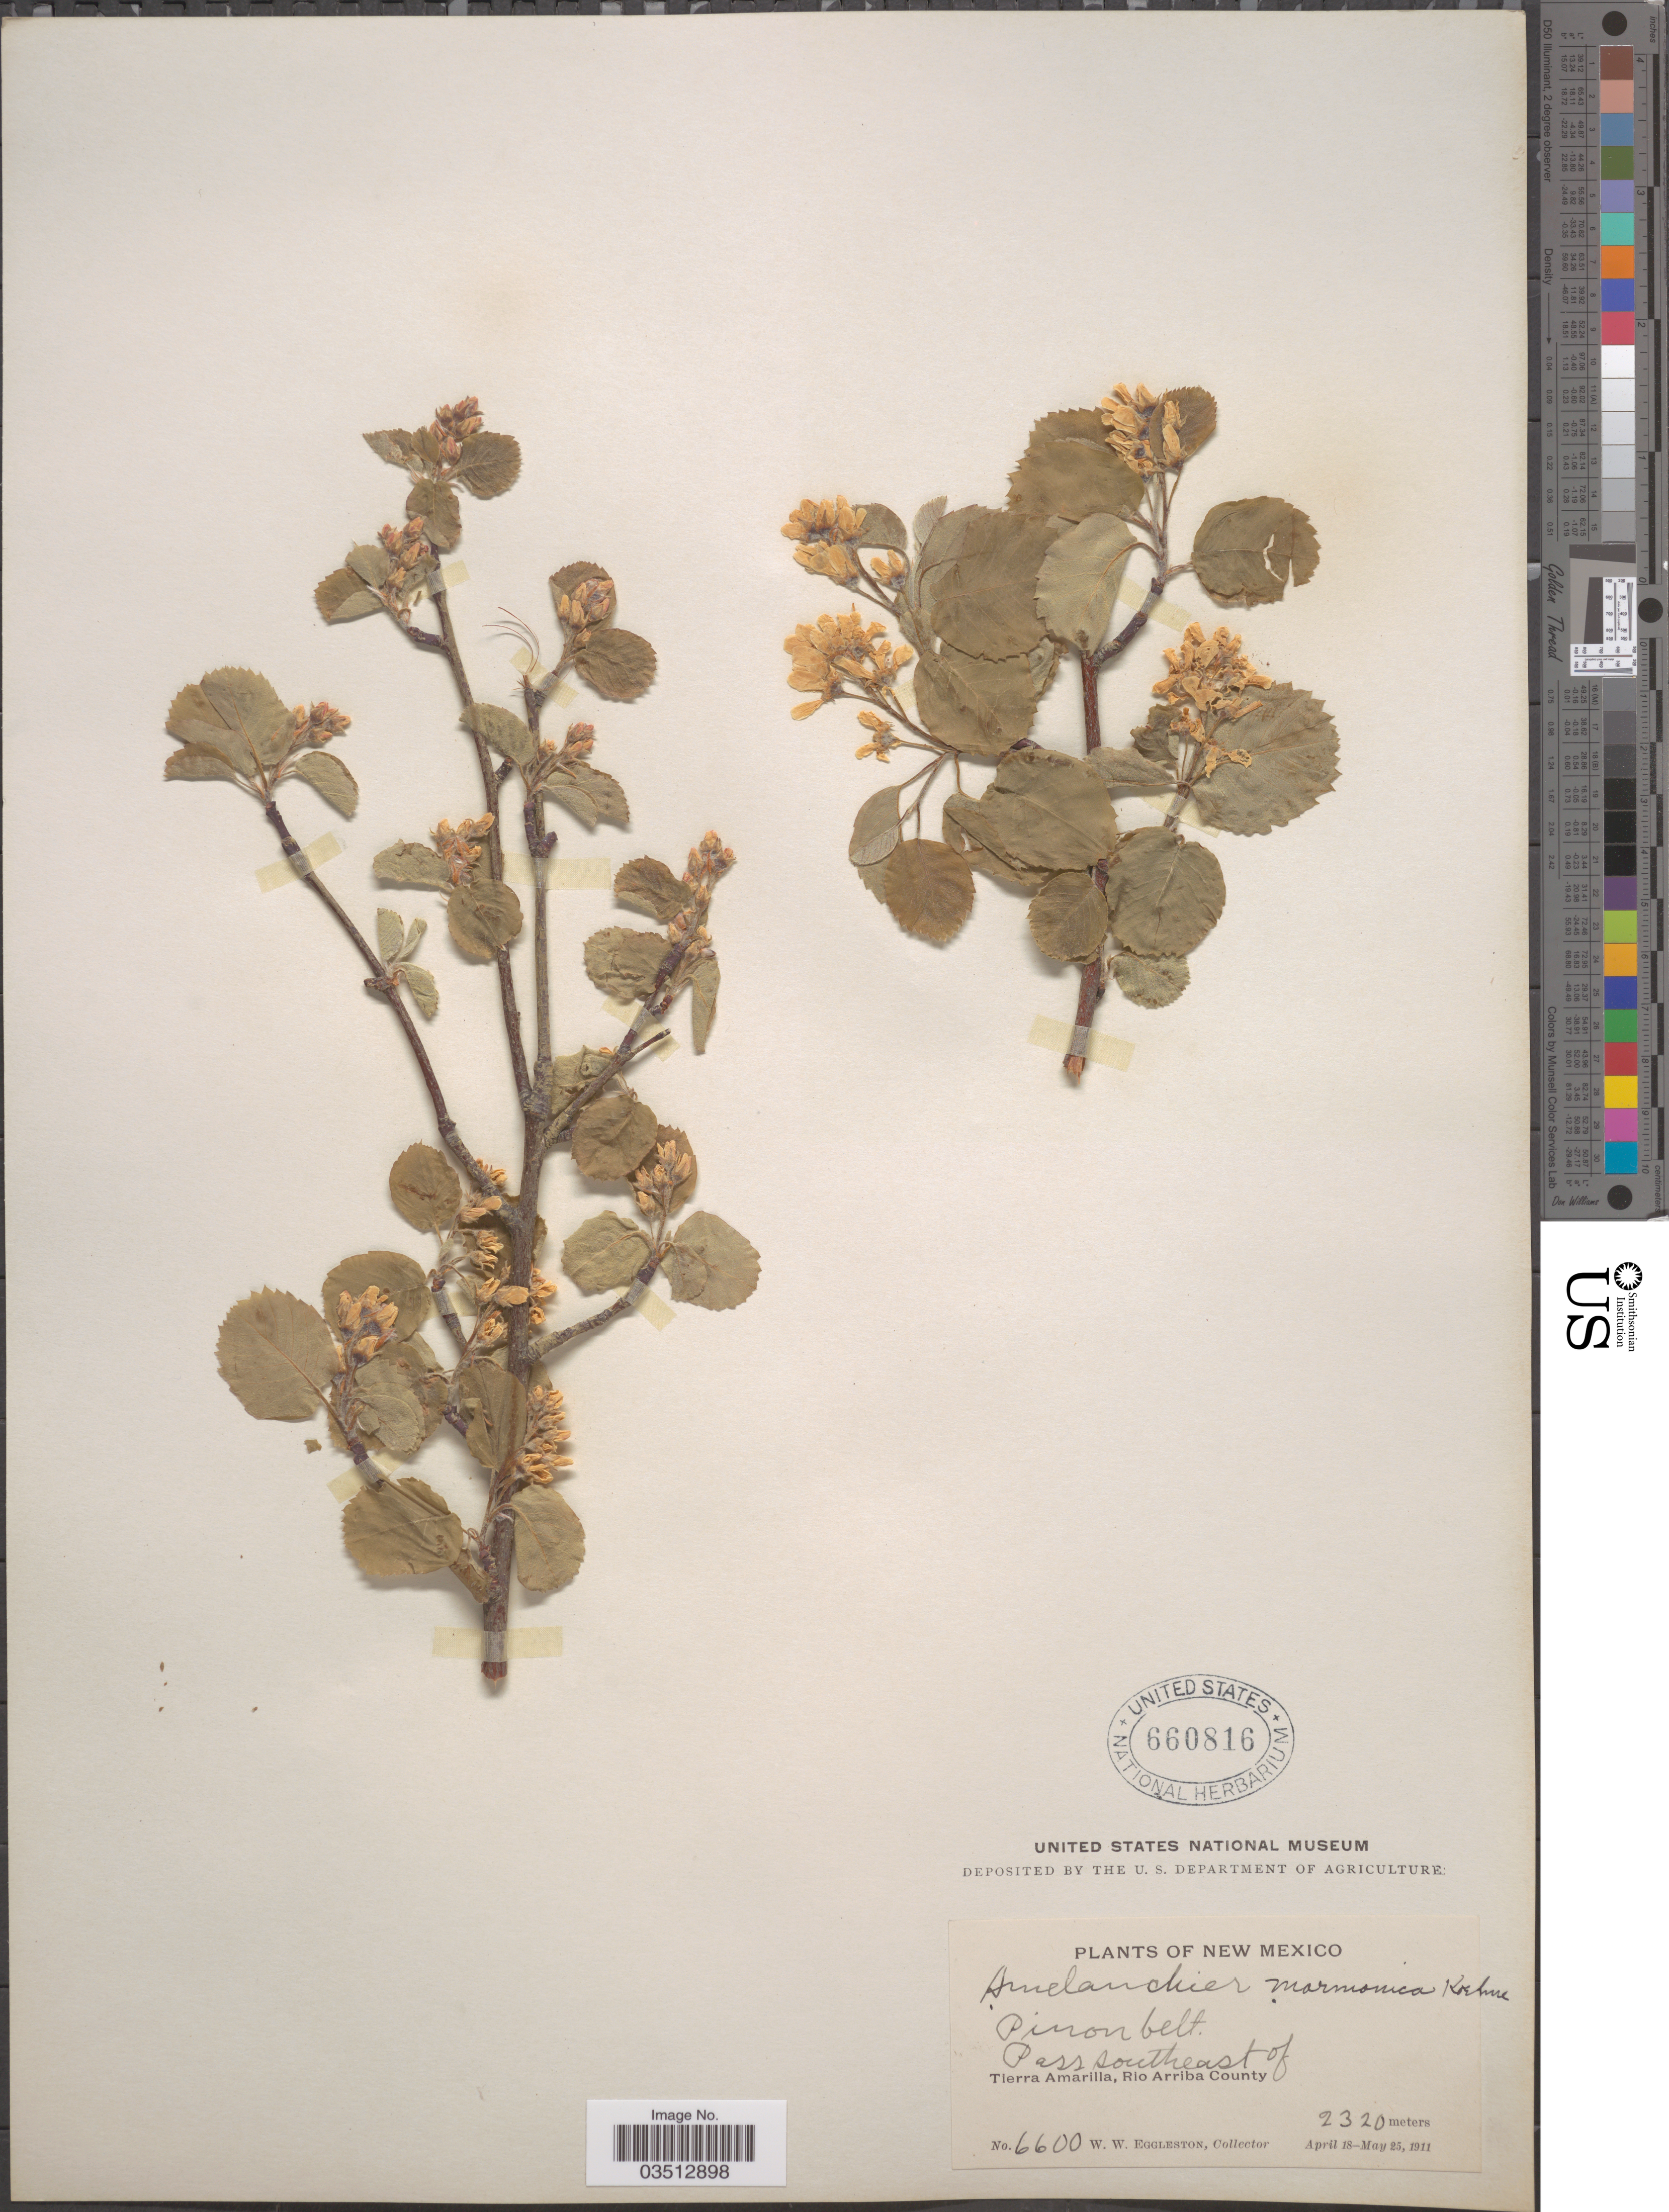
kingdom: Plantae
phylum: Tracheophyta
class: Magnoliopsida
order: Rosales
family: Rosaceae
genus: Amelanchier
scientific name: Amelanchier sp.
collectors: W. W. Eggleston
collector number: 6600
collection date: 1911-04-18/1911-05-25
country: United States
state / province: New Mexico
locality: Pinon belt. Pass southeast of Tierra Amarilla, Rio Arriba County.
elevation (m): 2320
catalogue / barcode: US 660816